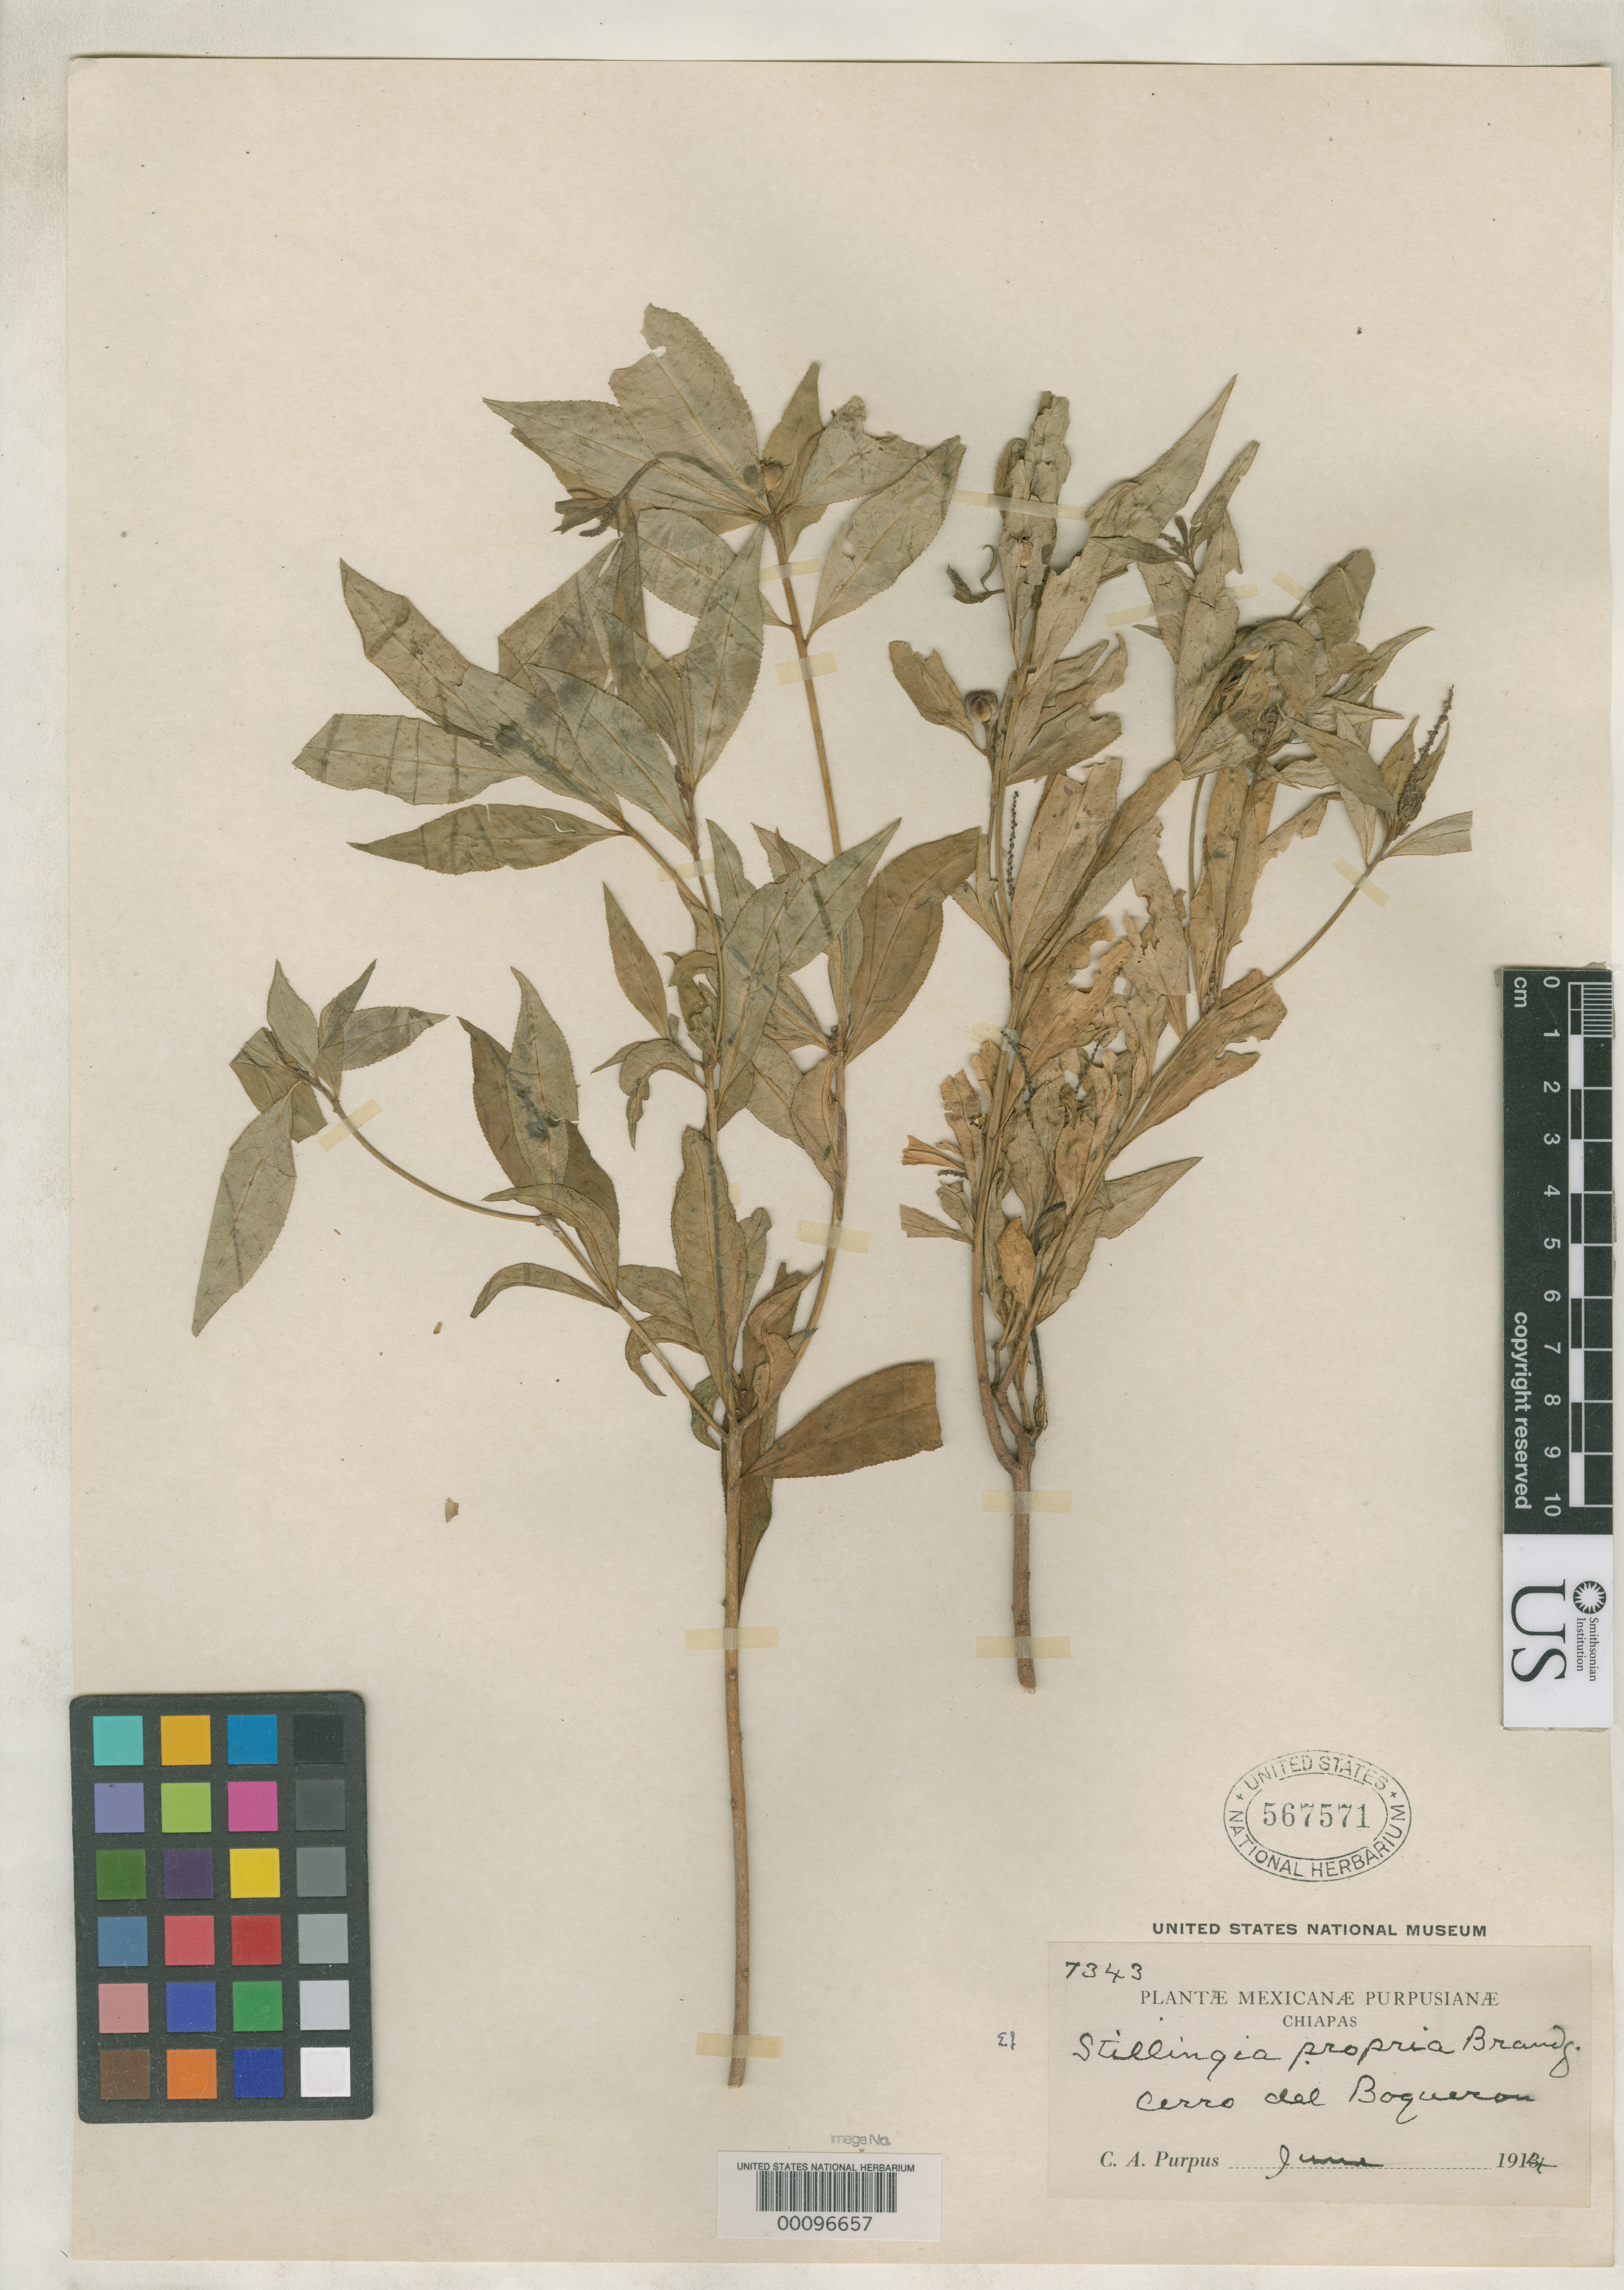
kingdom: Plantae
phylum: Tracheophyta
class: Magnoliopsida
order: Malpighiales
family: Euphorbiaceae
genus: Stillingia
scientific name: Stillingia propria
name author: Brandegee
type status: Isotype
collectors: C. A. Purpus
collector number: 7343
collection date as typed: Jun 1914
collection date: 1914-06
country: Mexico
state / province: Chiapas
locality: On Cerro del Boqueron.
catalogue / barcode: US 567571